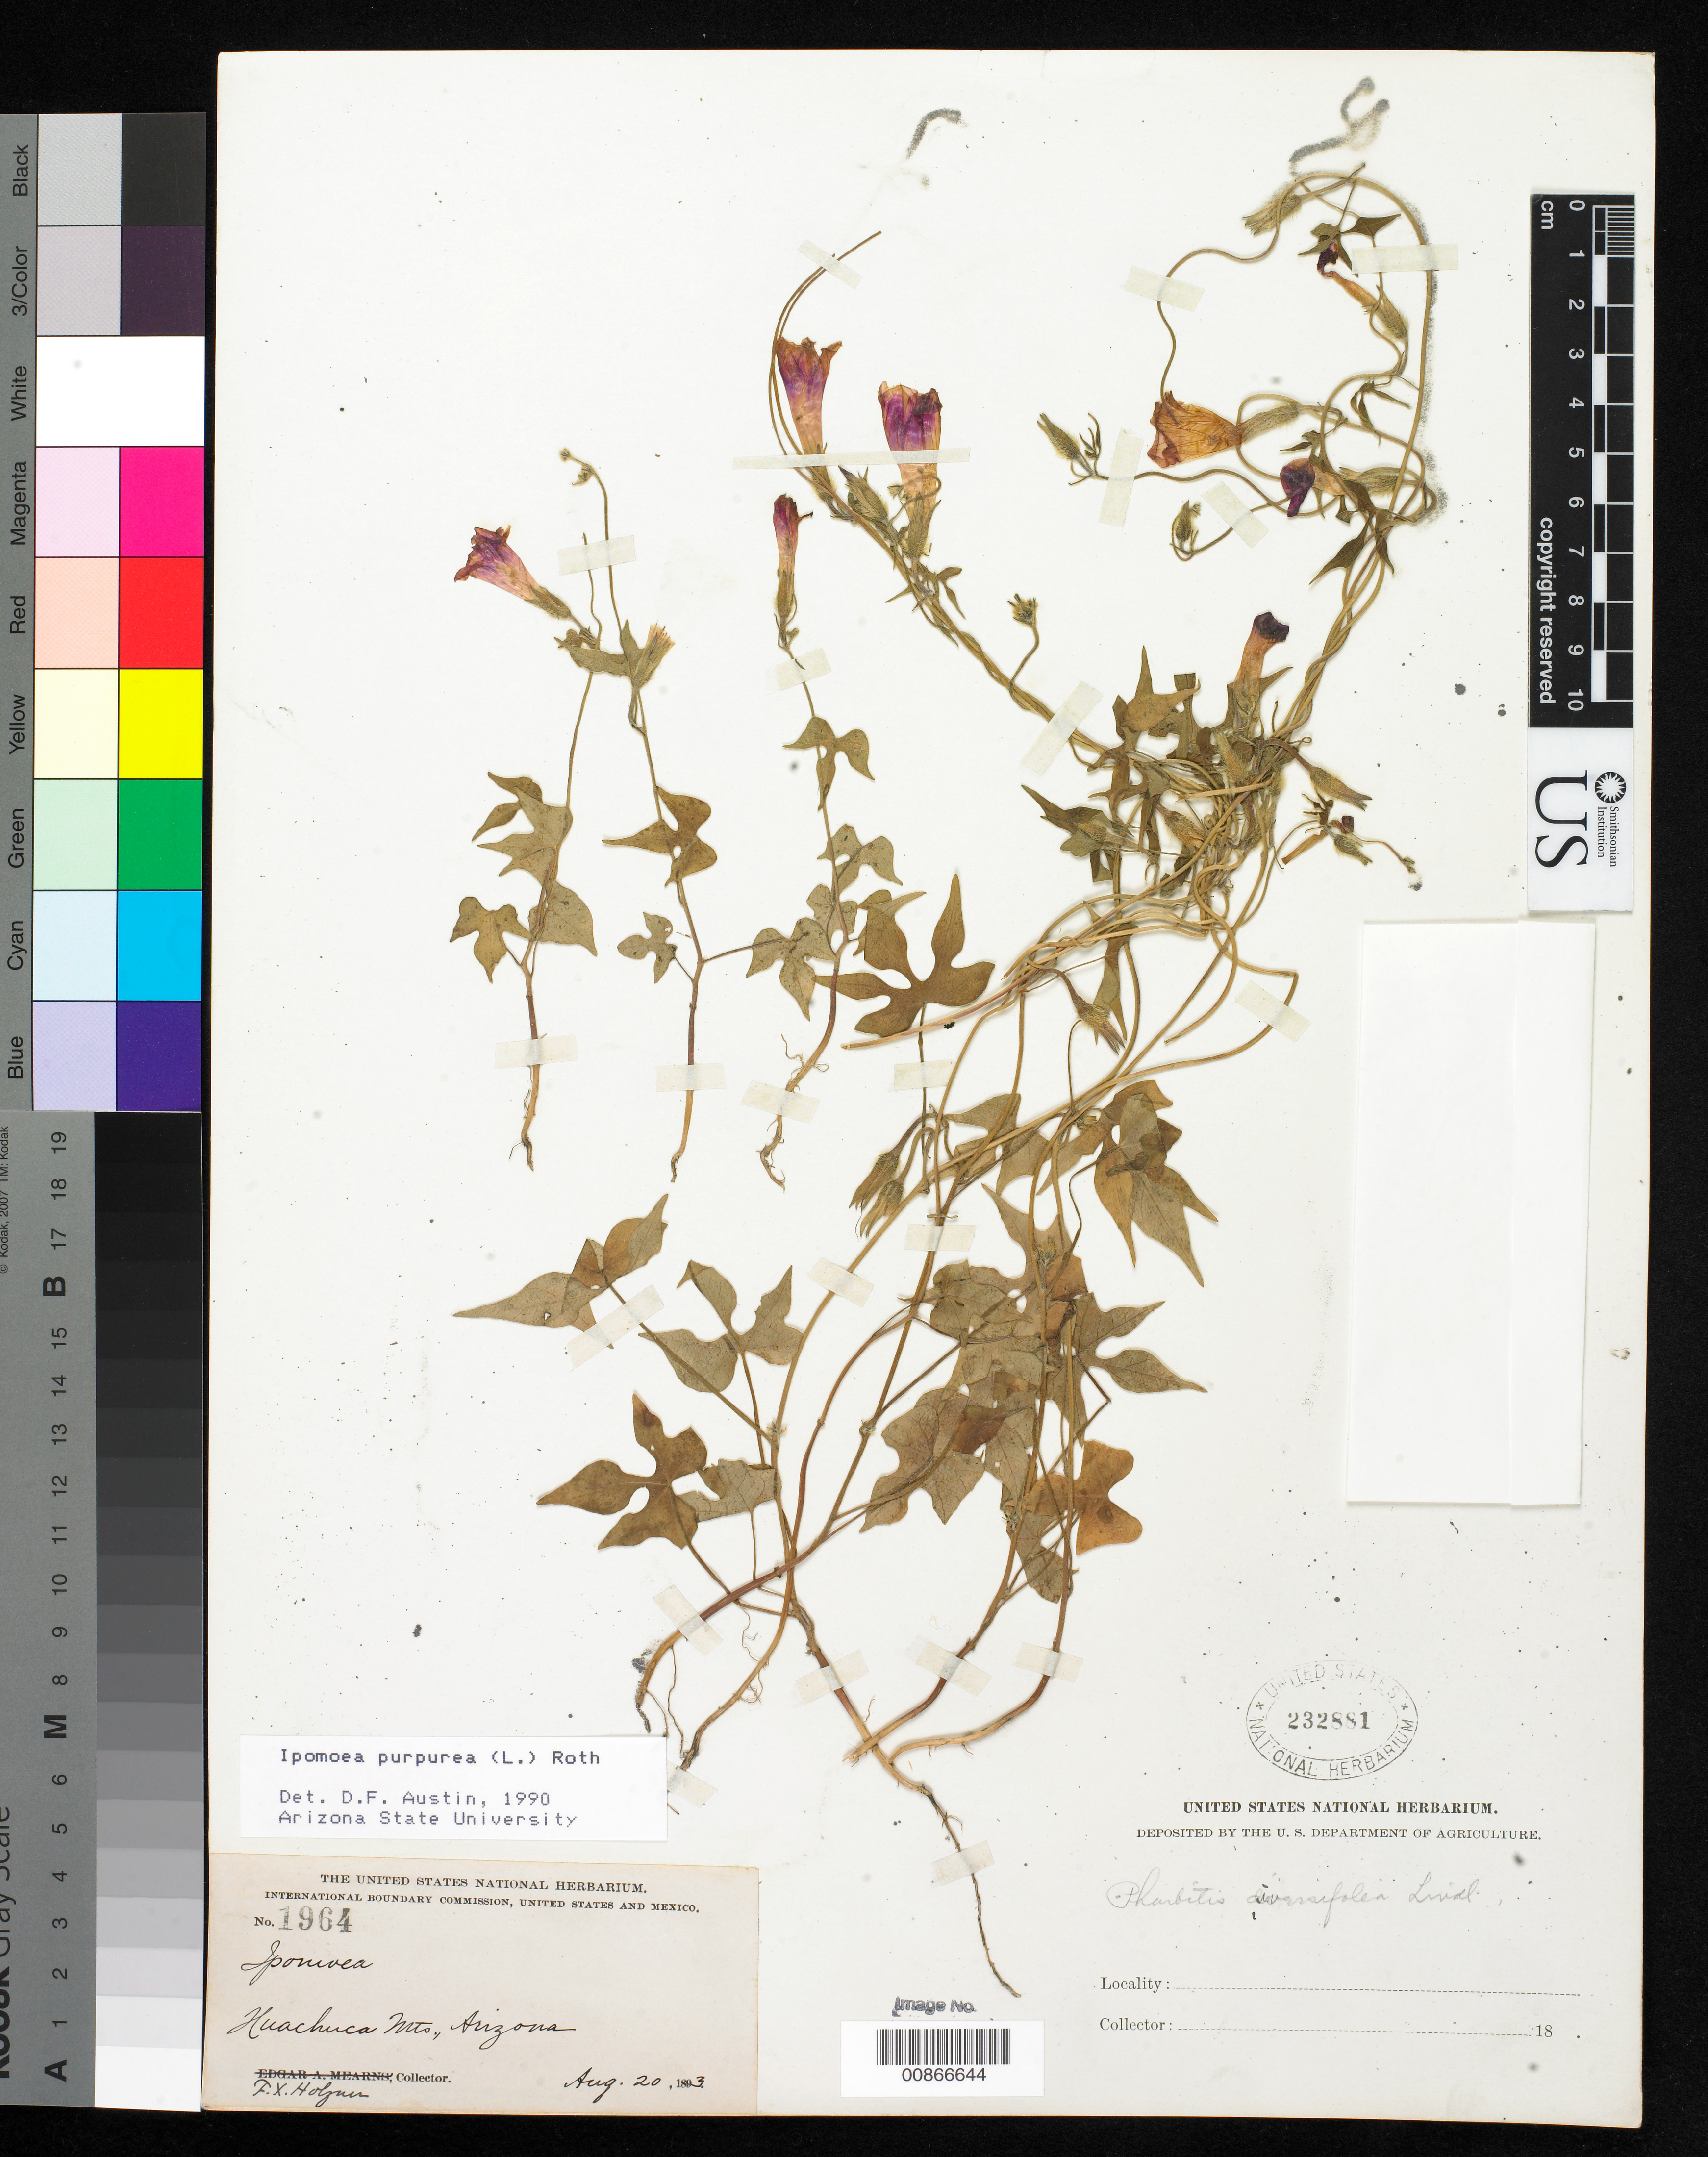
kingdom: Plantae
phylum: Tracheophyta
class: Magnoliopsida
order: Solanales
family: Convolvulaceae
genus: Ipomoea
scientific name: Ipomoea purpurea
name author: (L.) Roth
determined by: Austin, D. F.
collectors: F. X. Holzner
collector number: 1964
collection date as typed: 20 Aug 1893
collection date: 1893-08-20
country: United States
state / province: Arizona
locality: Huachuca Mts.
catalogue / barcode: US 232881